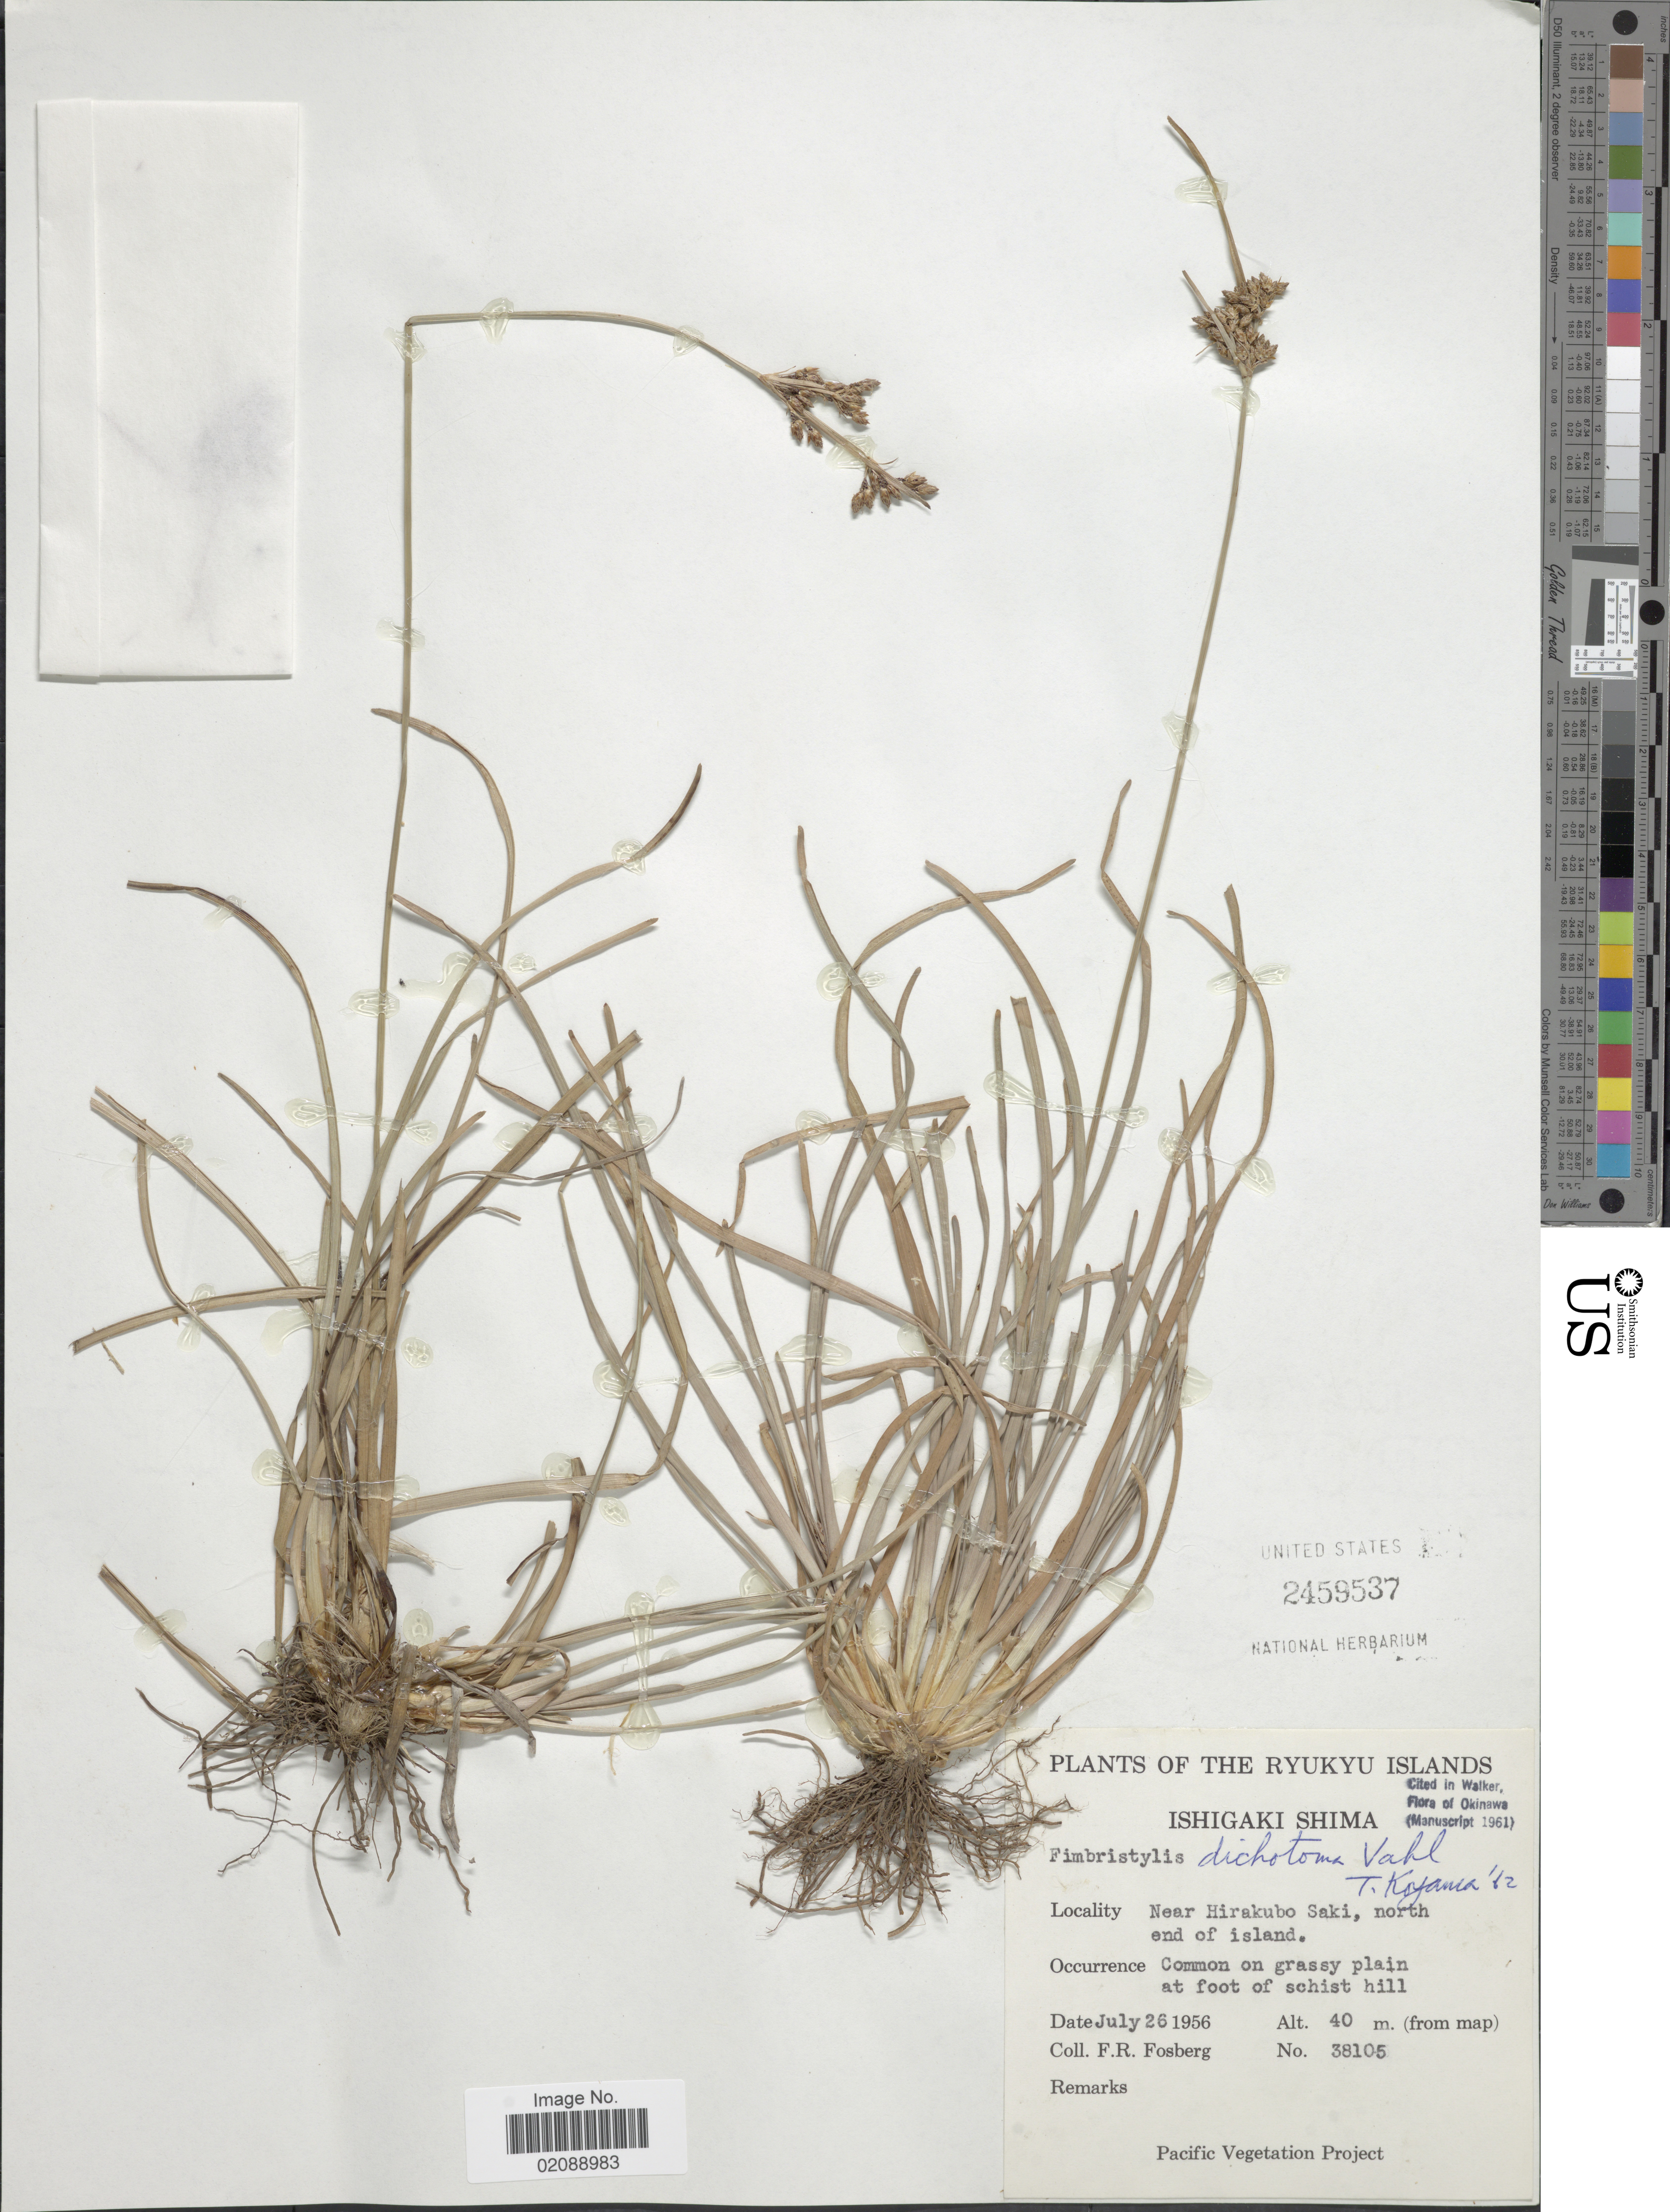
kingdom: Plantae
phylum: Tracheophyta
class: Liliopsida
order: Poales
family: Cyperaceae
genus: Fimbristylis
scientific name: Fimbristylis dichotoma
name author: (L.) Vahl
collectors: F. R. Fosberg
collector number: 38105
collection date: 1956-07-26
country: Japan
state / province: Okinawa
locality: The Ryukyu Islands, Ishigaki Shima, near Hirakubo Saki, north end of island, common on grassy plain at foot of schist hill.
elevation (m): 40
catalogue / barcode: US 2459537